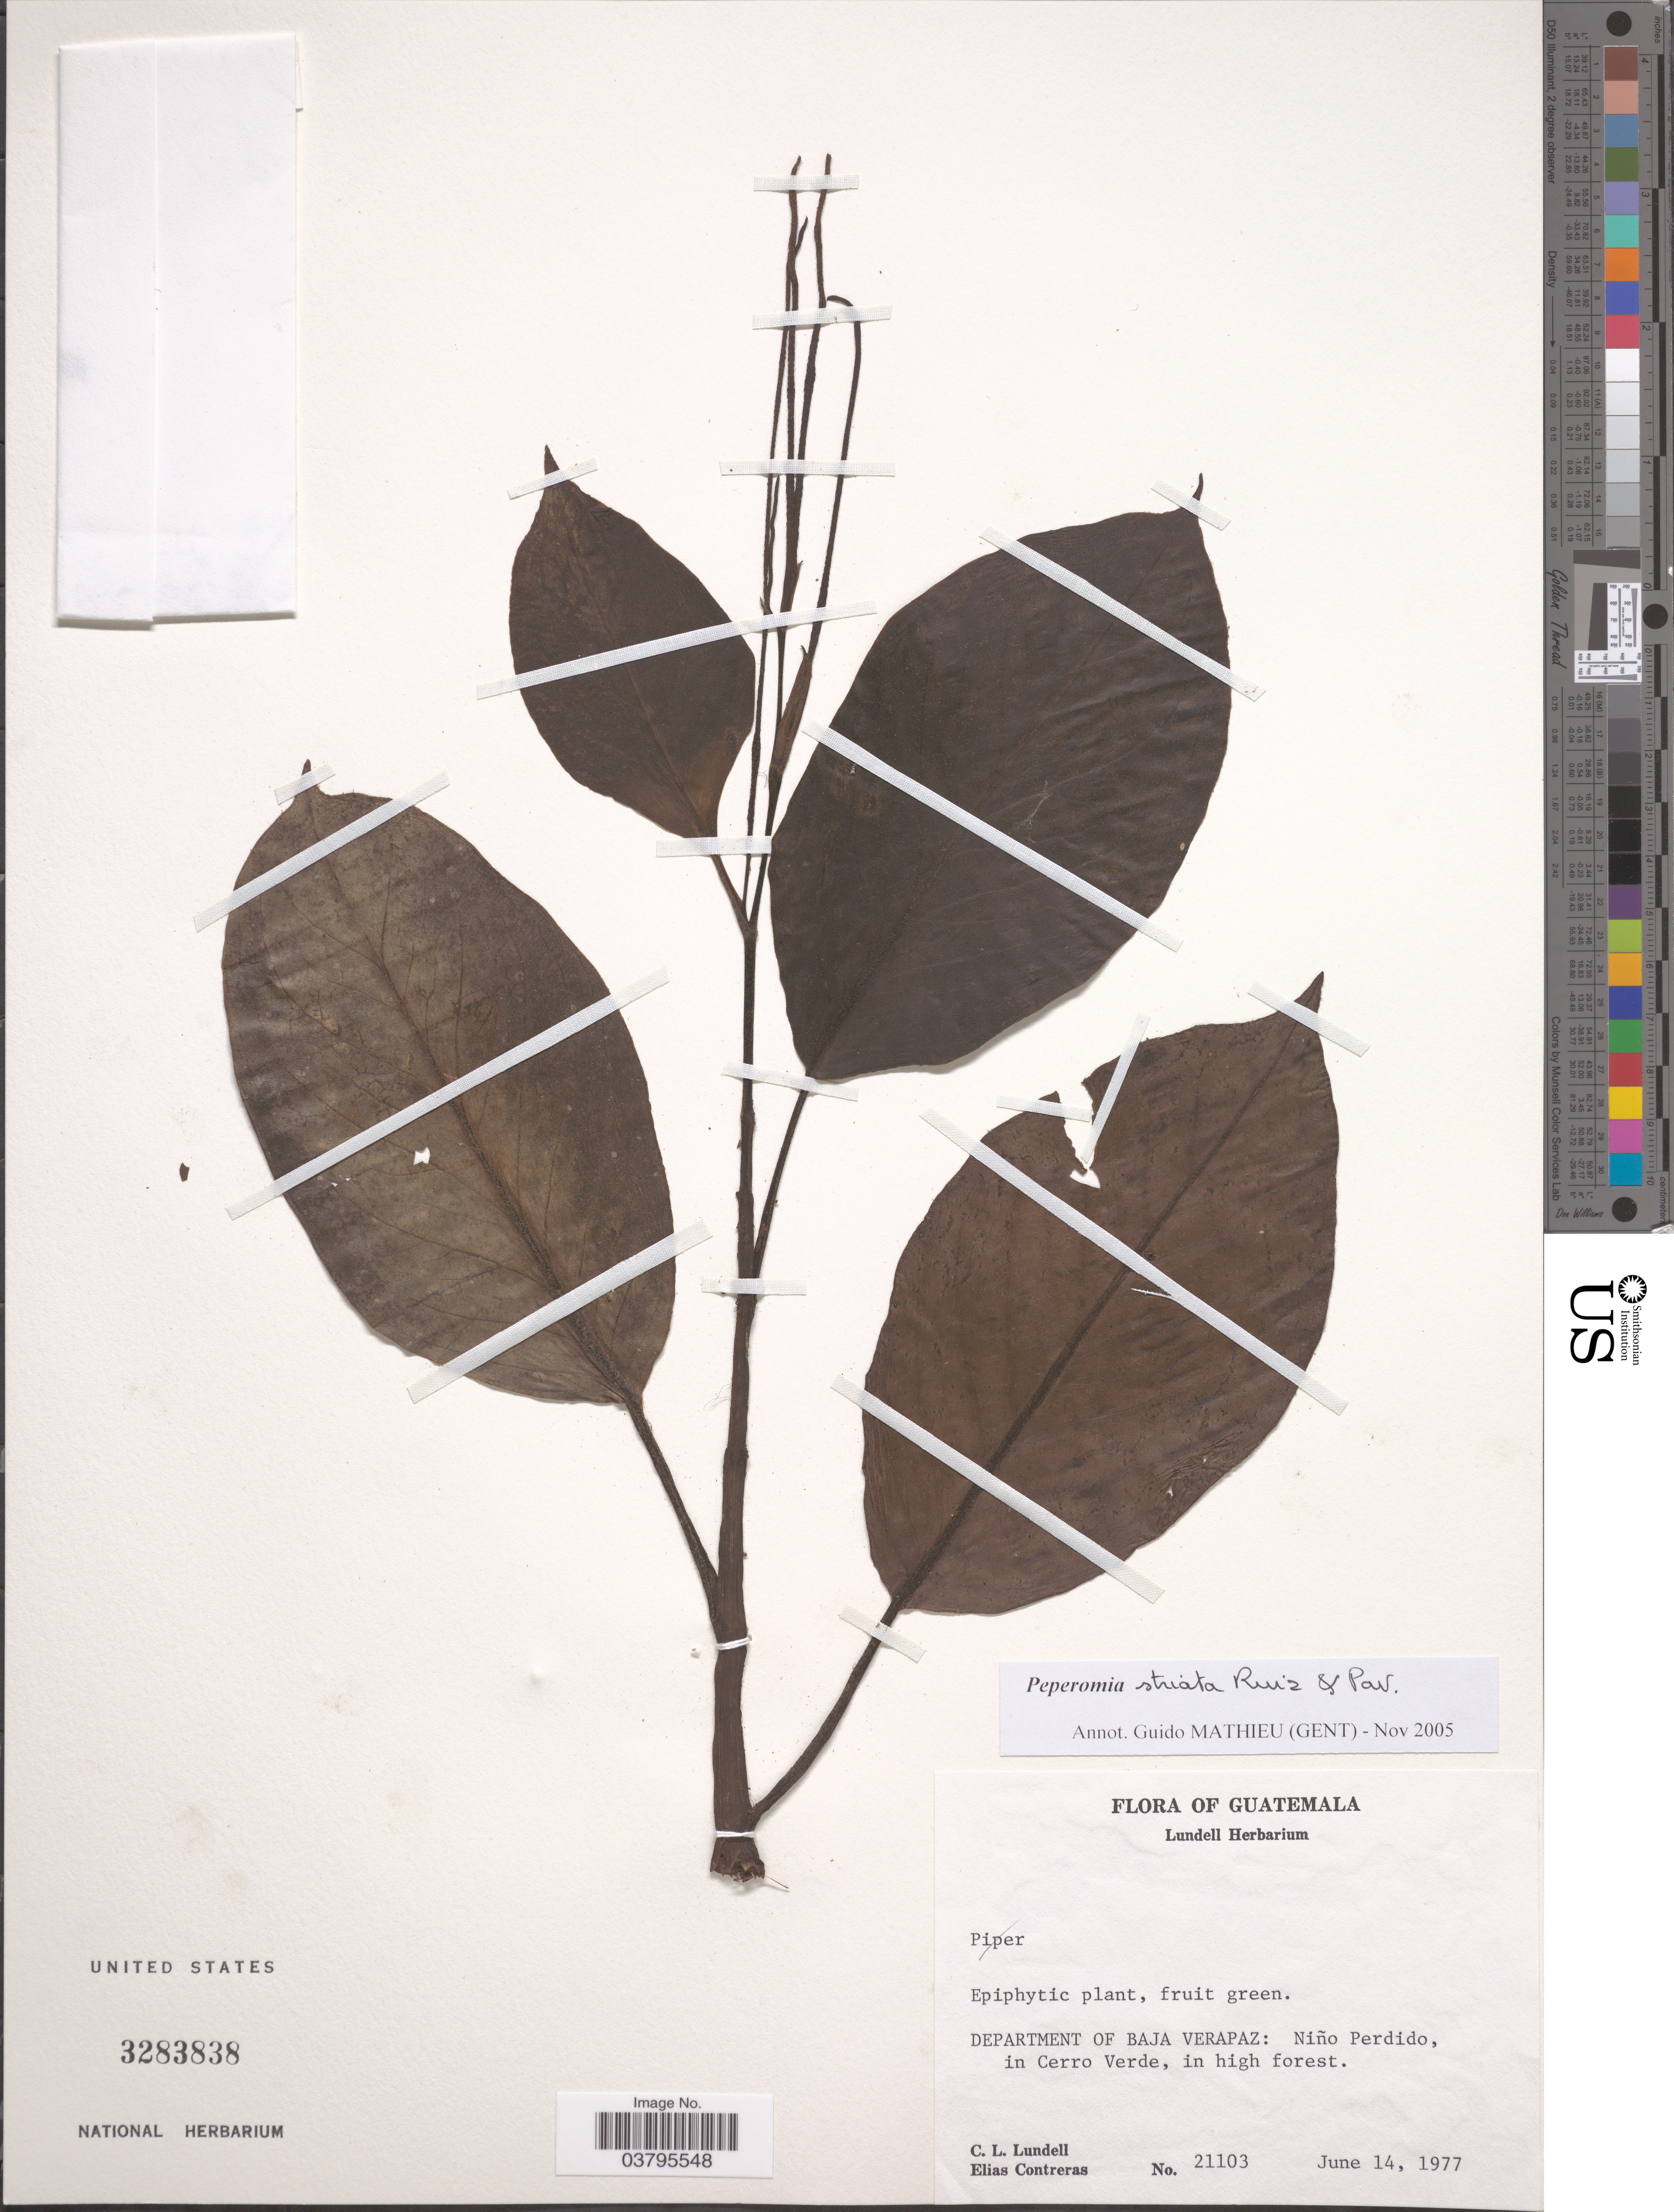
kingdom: Plantae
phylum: Tracheophyta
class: Magnoliopsida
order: Piperales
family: Piperaceae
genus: Peperomia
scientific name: Peperomia striata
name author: Ruiz & Pav.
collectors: C. L. Lundell & E. Contreras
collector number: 21103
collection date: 1977-06-14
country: Guatemala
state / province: Baja Verapaz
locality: Department of Baja Verapaz: Niño Perdido, in Cerro Verde.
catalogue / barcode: US 3283838